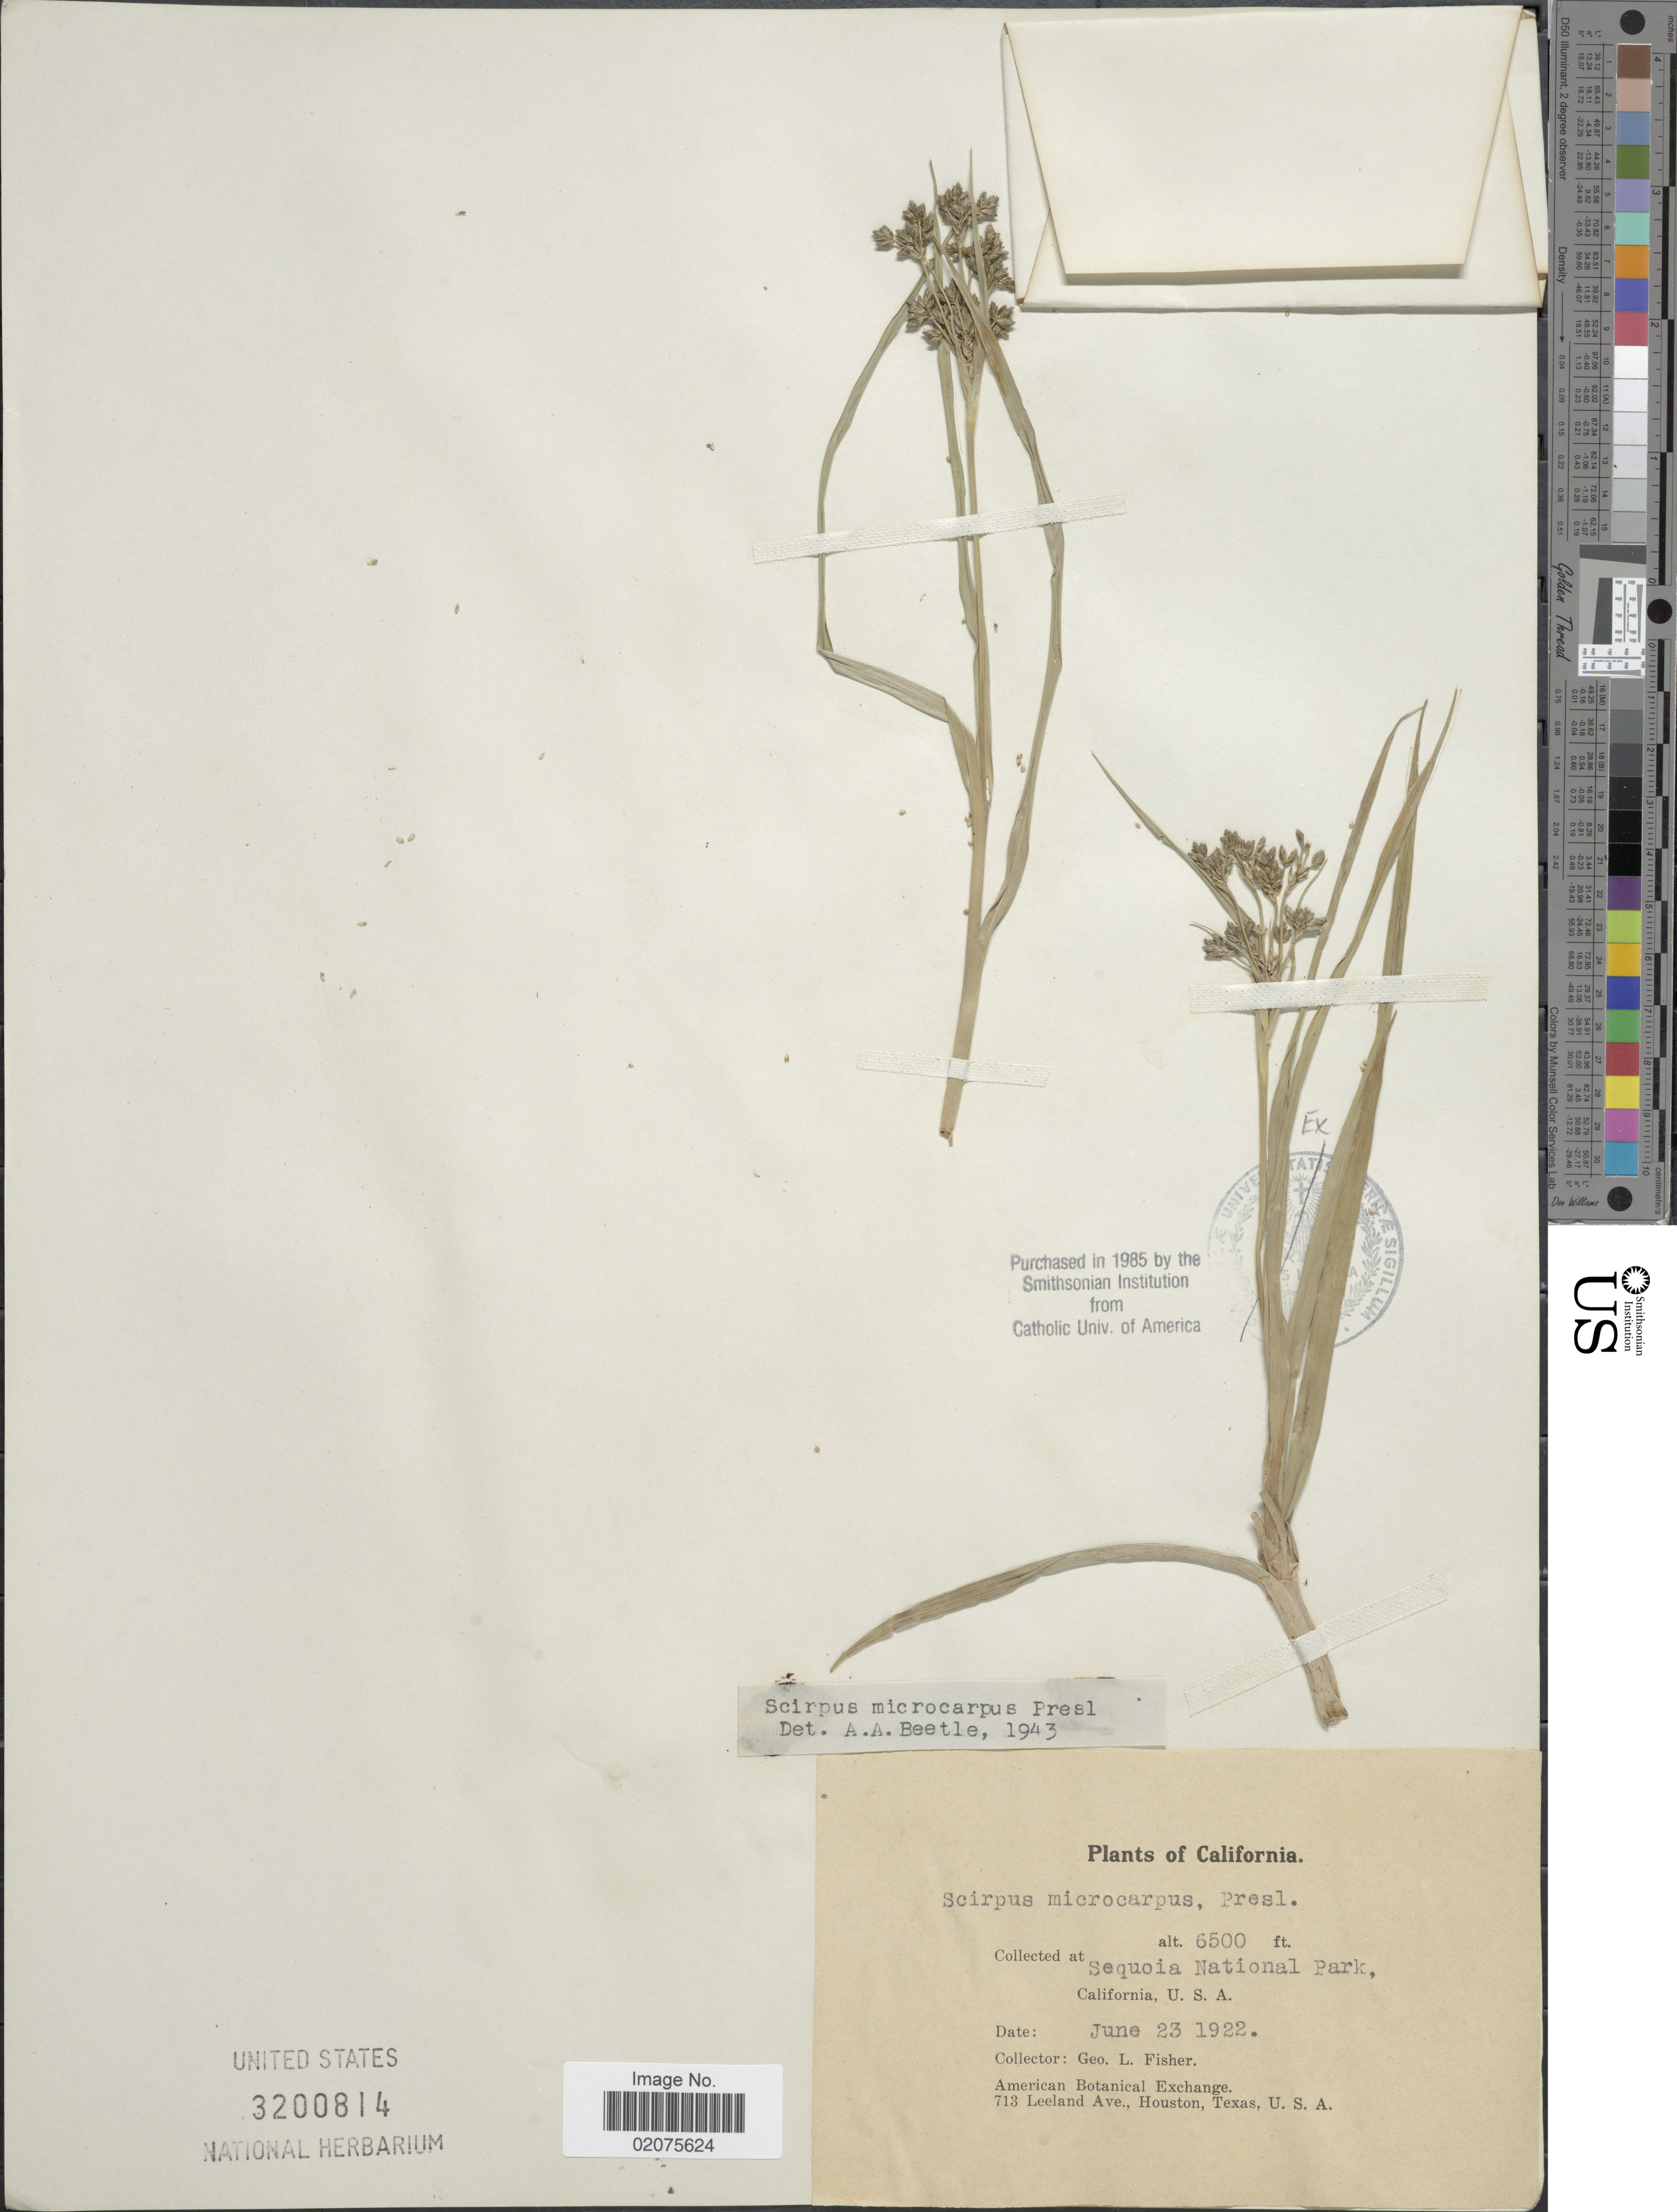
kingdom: Plantae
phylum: Tracheophyta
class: Liliopsida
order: Poales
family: Cyperaceae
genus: Scirpus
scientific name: Scirpus microcarpus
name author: J. Presl & C. Presl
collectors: G. L. Fisher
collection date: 1922-06-23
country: United States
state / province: California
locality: Sequoia National Park, U.S.A.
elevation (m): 1981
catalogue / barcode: US 3200814